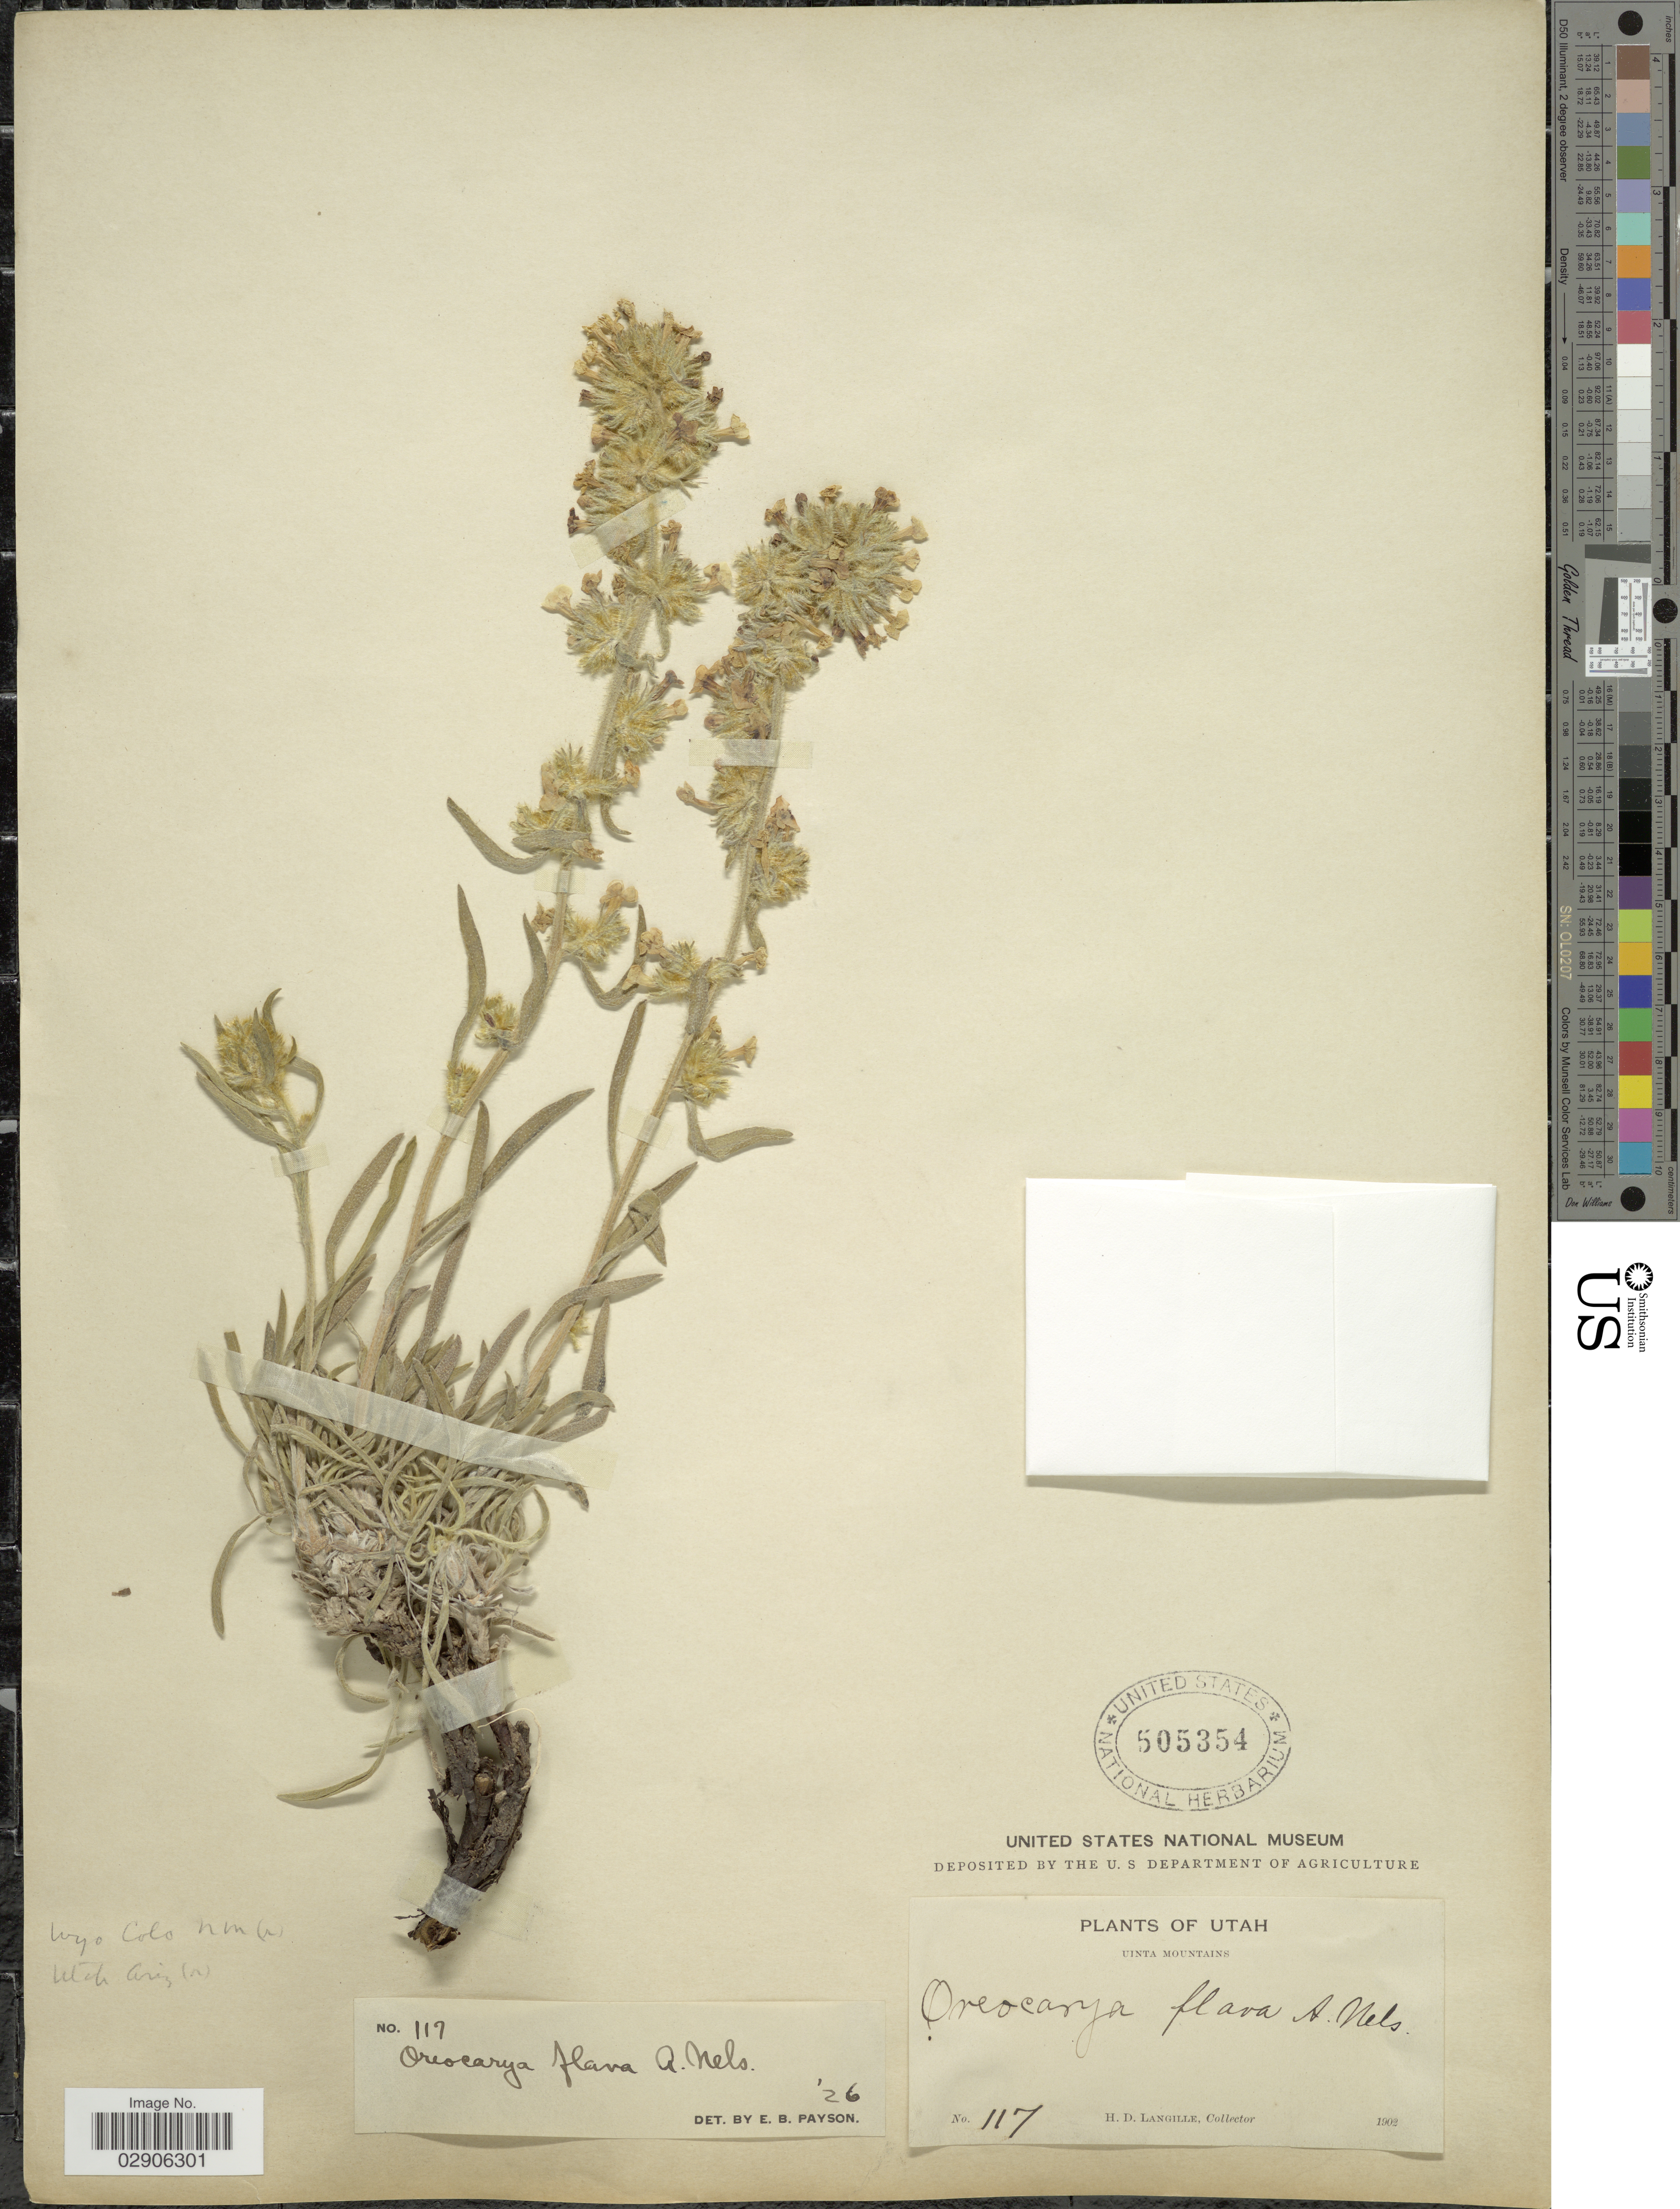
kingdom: Plantae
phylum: Tracheophyta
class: Magnoliopsida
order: Boraginales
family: Boraginaceae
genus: Cryptantha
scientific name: Cryptantha flava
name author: (A. Nelson) Payson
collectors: H. Langille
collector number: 117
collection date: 1902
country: United States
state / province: Utah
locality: Uinta Mountains, Utah.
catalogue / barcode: US 505354